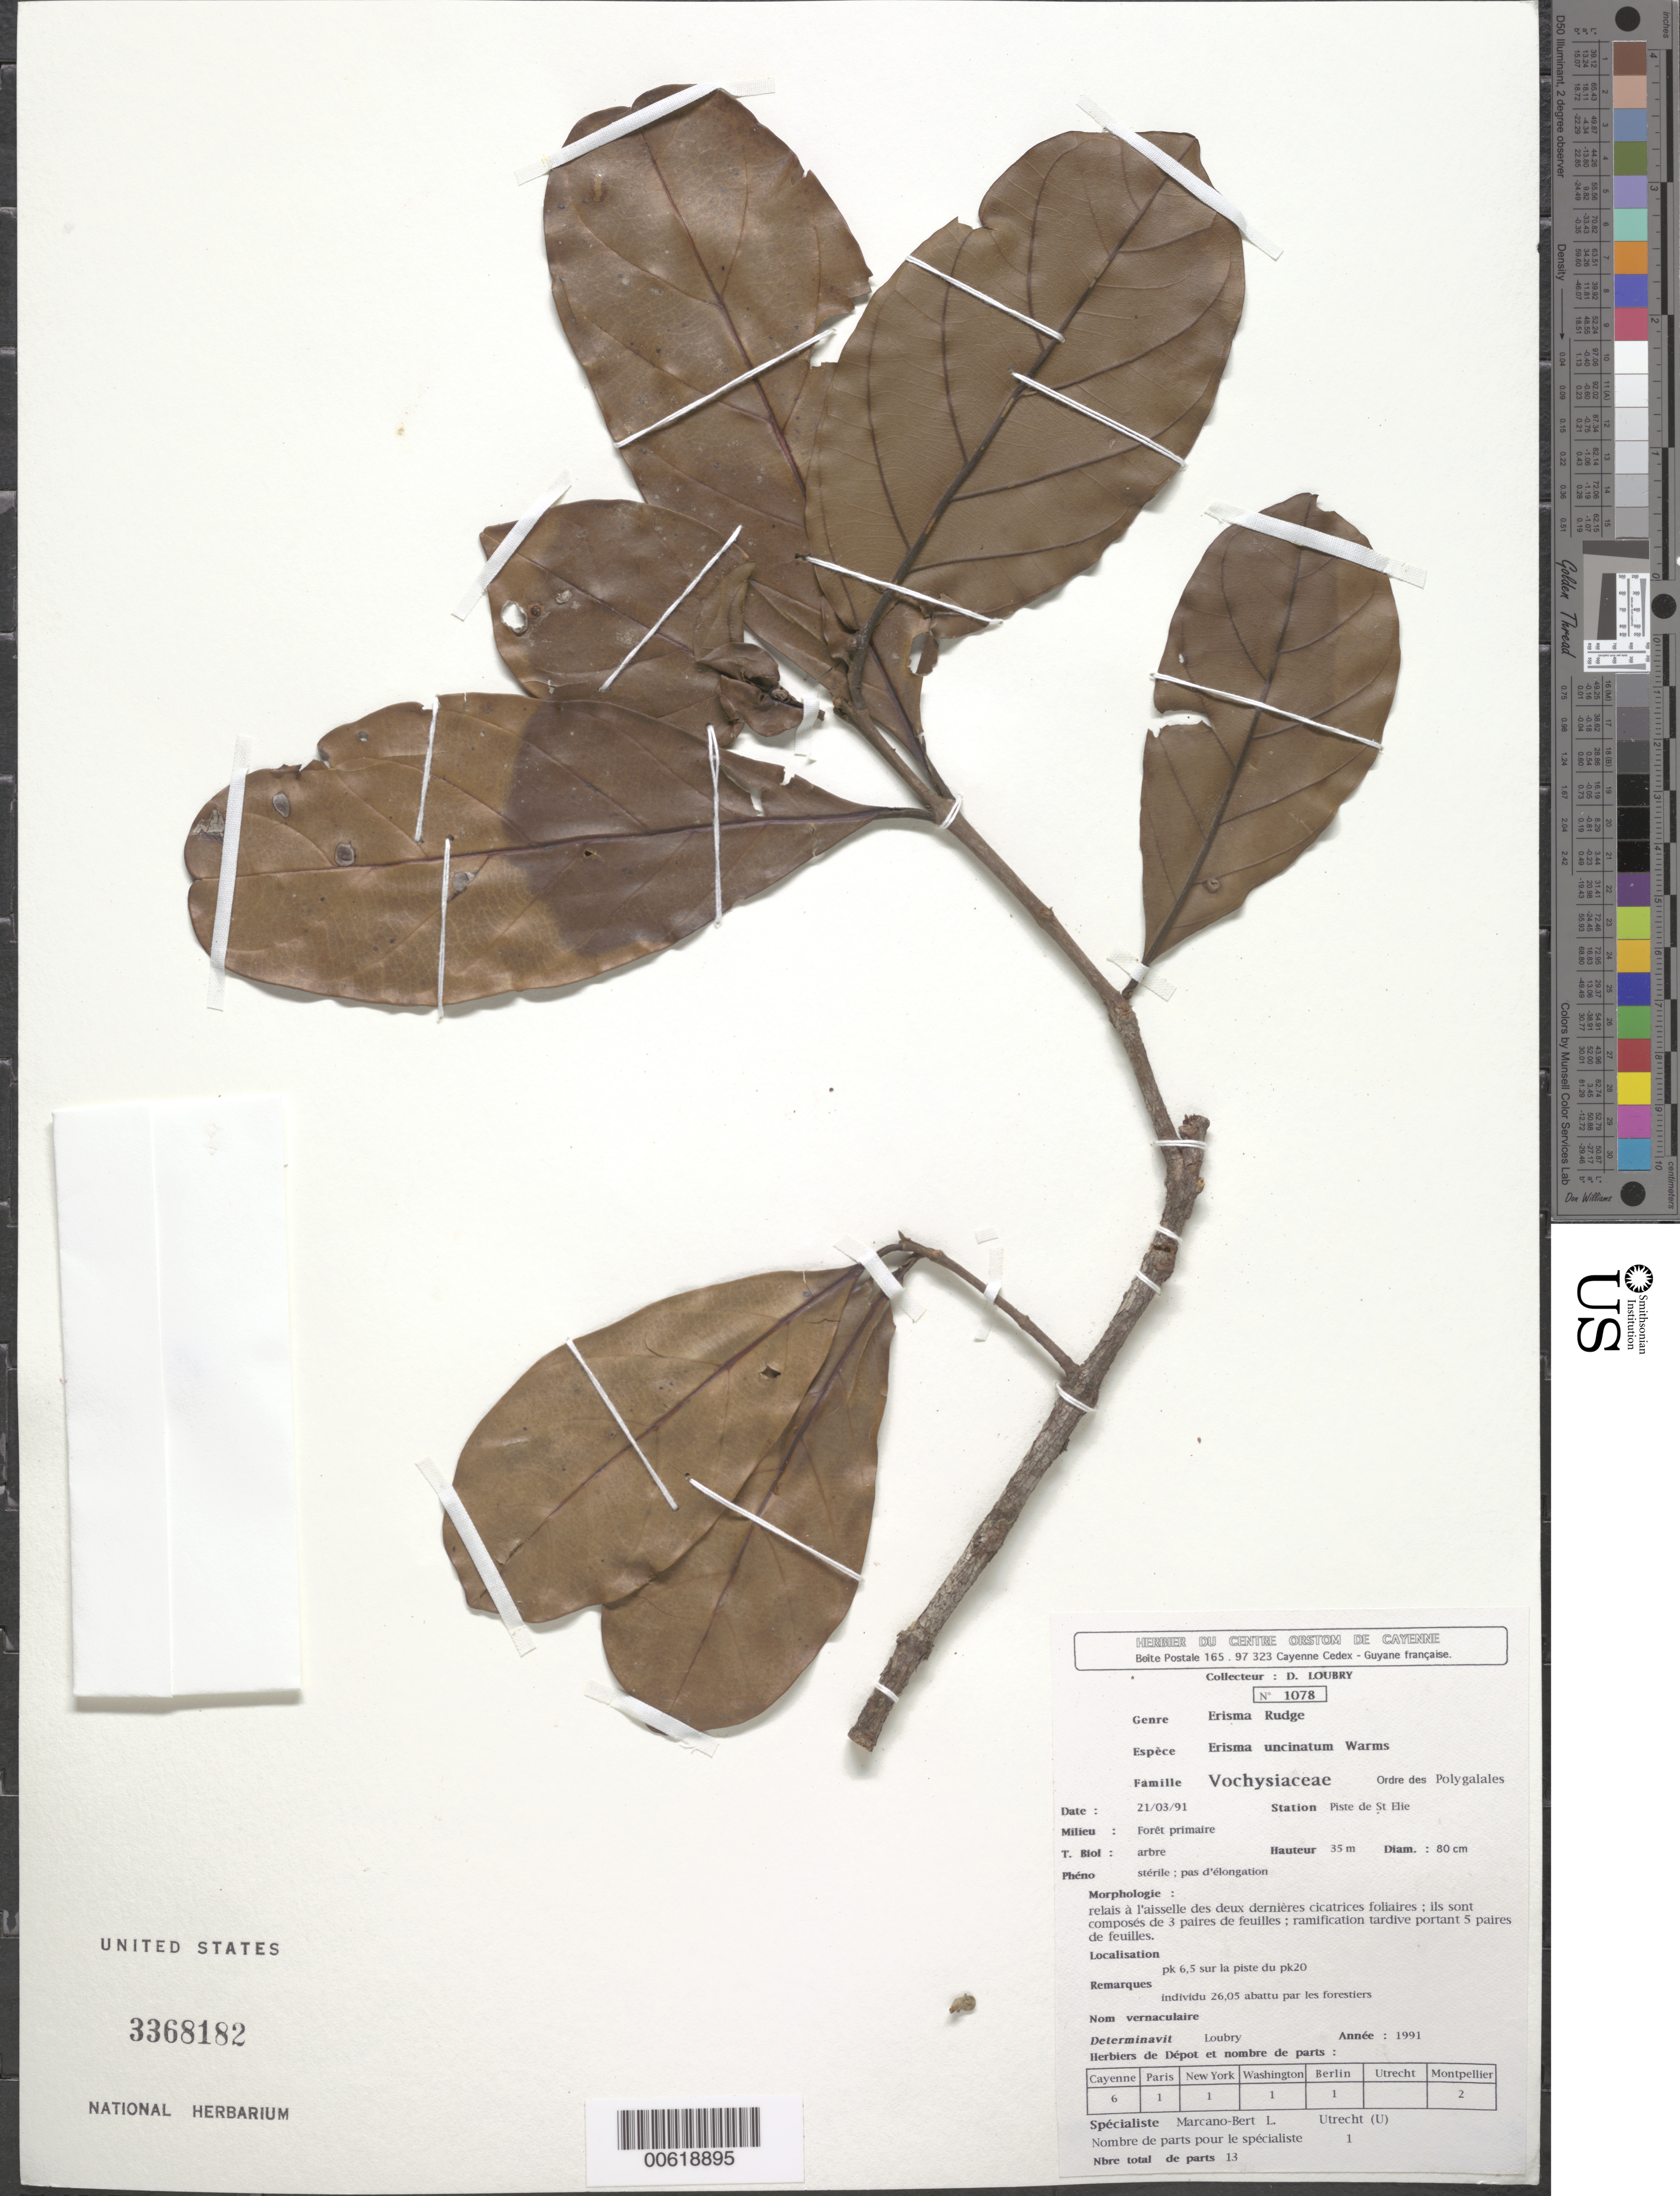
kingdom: Plantae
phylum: Tracheophyta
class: Magnoliopsida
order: Myrtales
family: Vochysiaceae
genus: Erisma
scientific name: Erisma uncinatum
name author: Warm.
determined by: Loubry, D.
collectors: D. Loubry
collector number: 1078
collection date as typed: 21-Mar-91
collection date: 1991-03-21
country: French Guiana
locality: Piste de Saint-Élie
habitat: Primary forest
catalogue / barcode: US 3368182